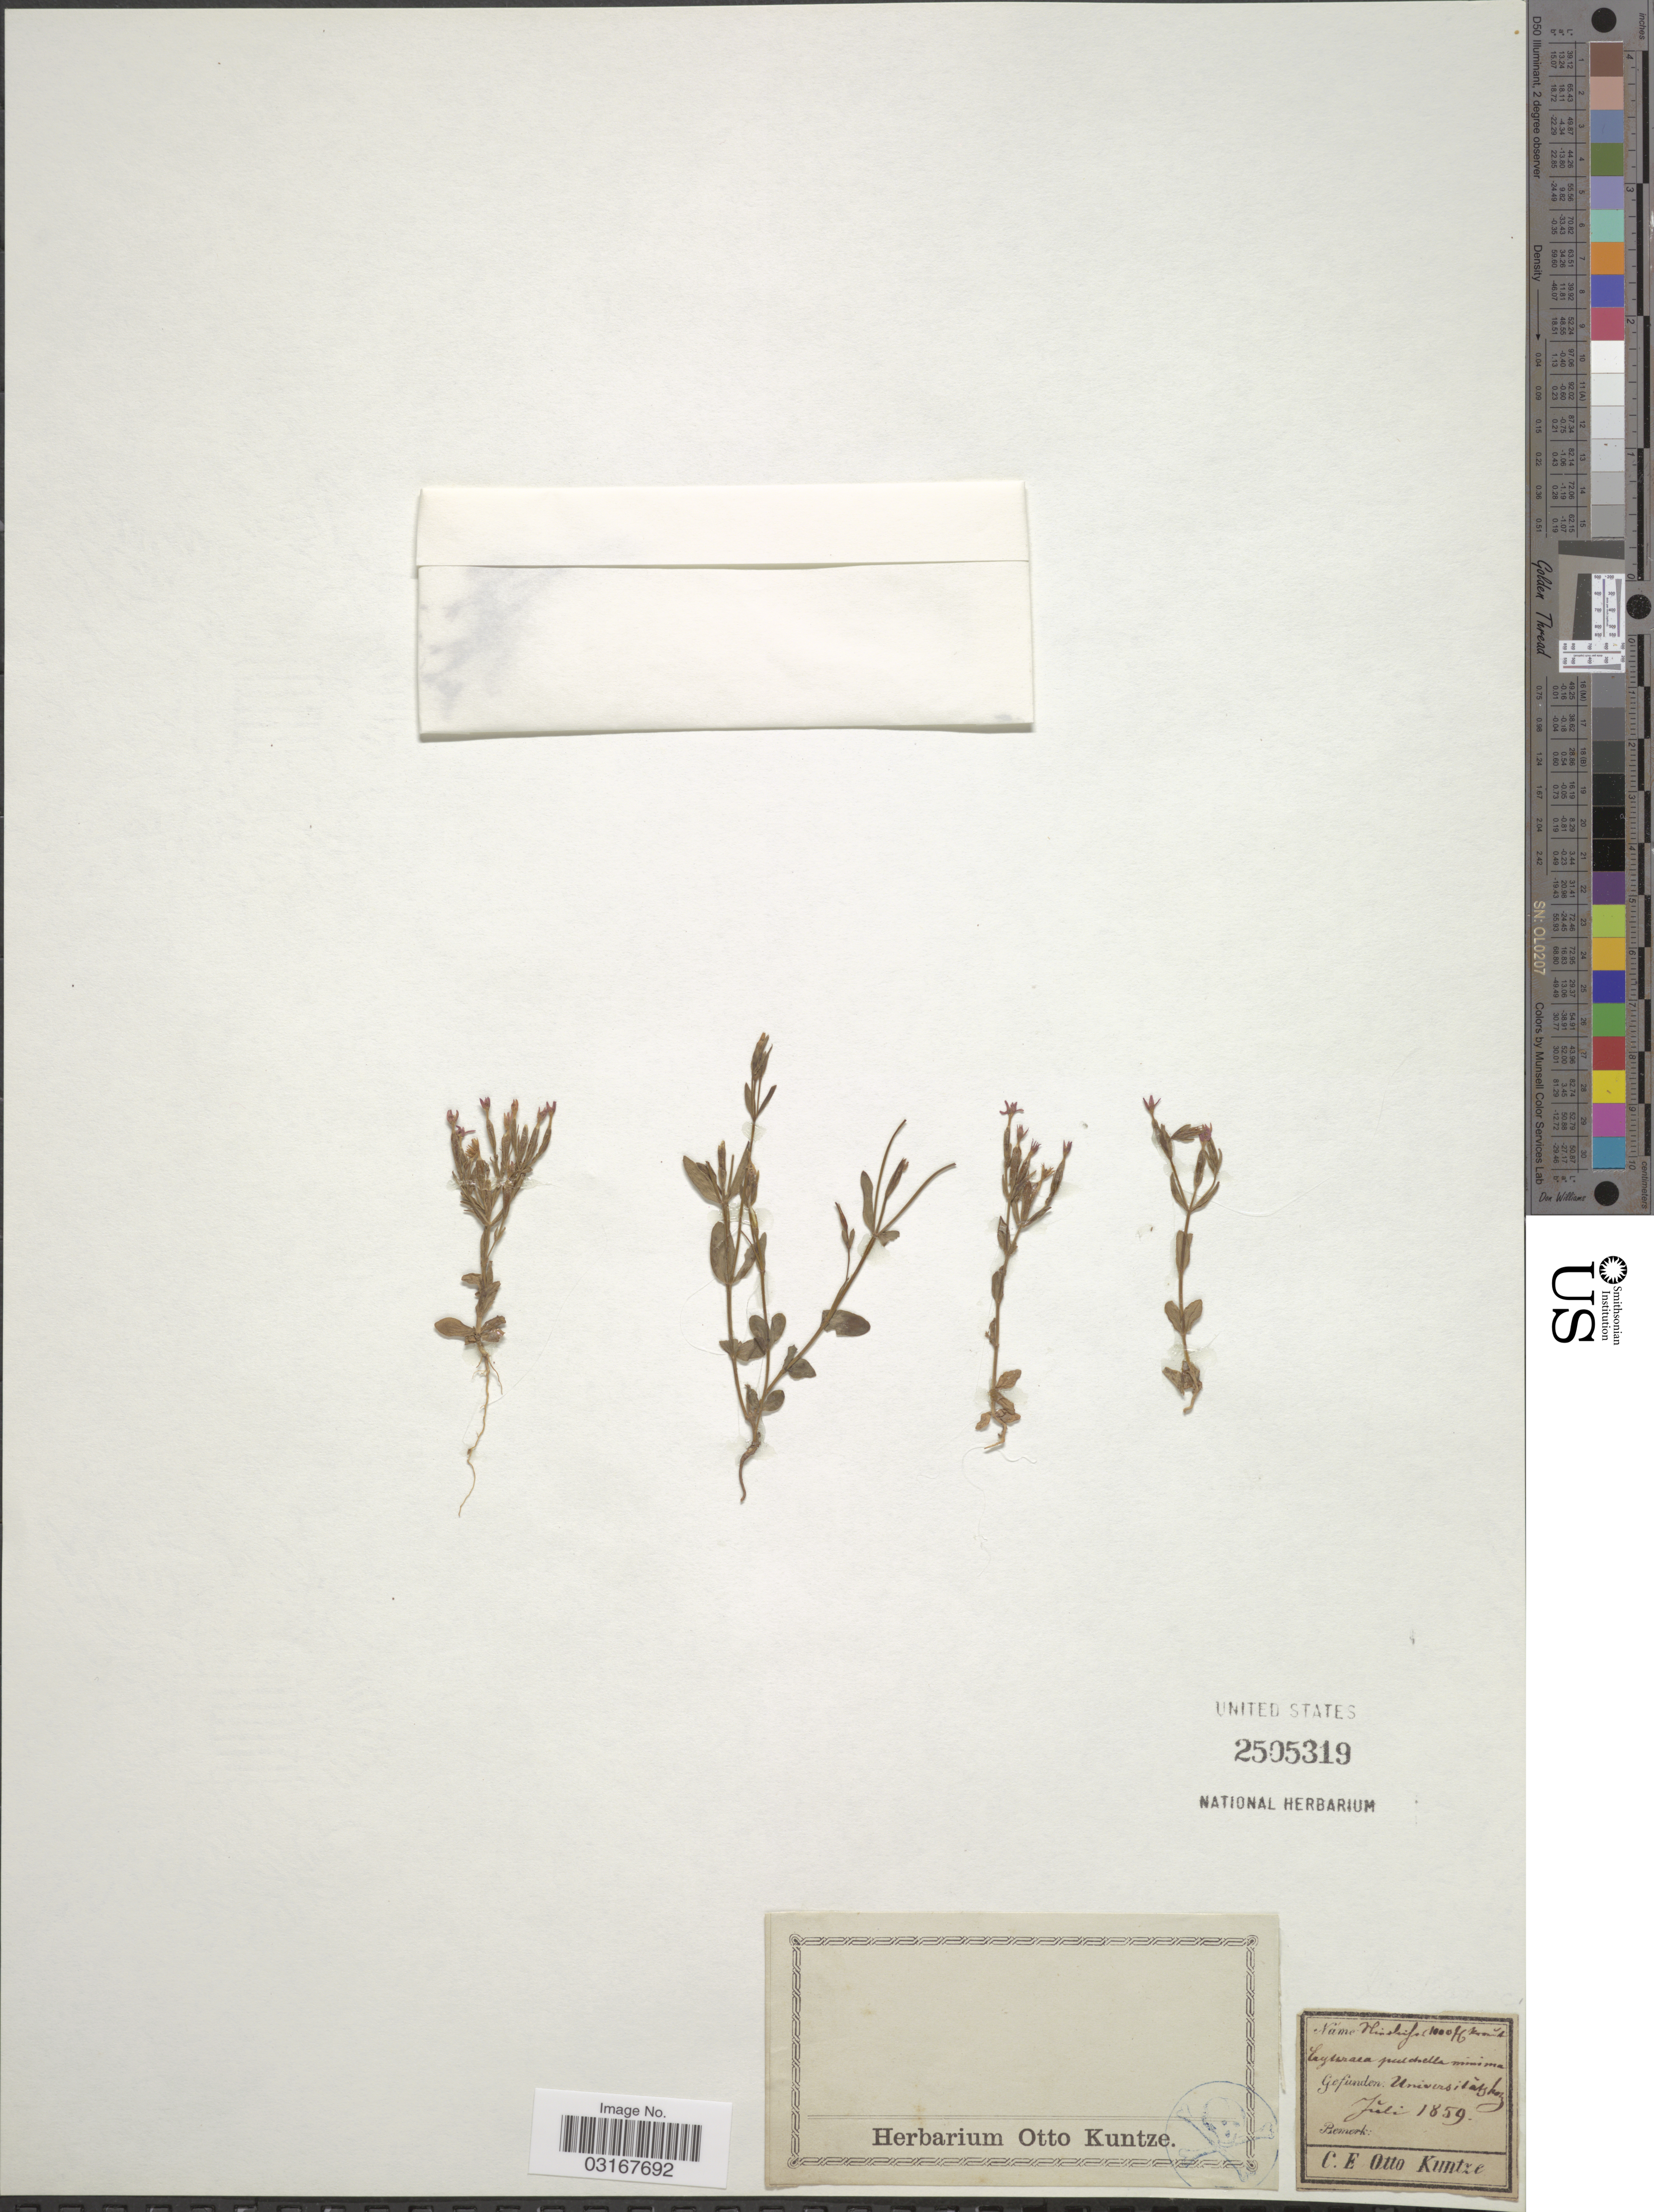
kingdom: Plantae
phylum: Tracheophyta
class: Magnoliopsida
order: Gentianales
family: Gentianaceae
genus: Centaurium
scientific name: Centaurium pulchellum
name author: (Sw.) Druce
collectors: C.E.O. Kuntze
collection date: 1859-07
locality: Universitatskoz. [interpreted]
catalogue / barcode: US 2505319